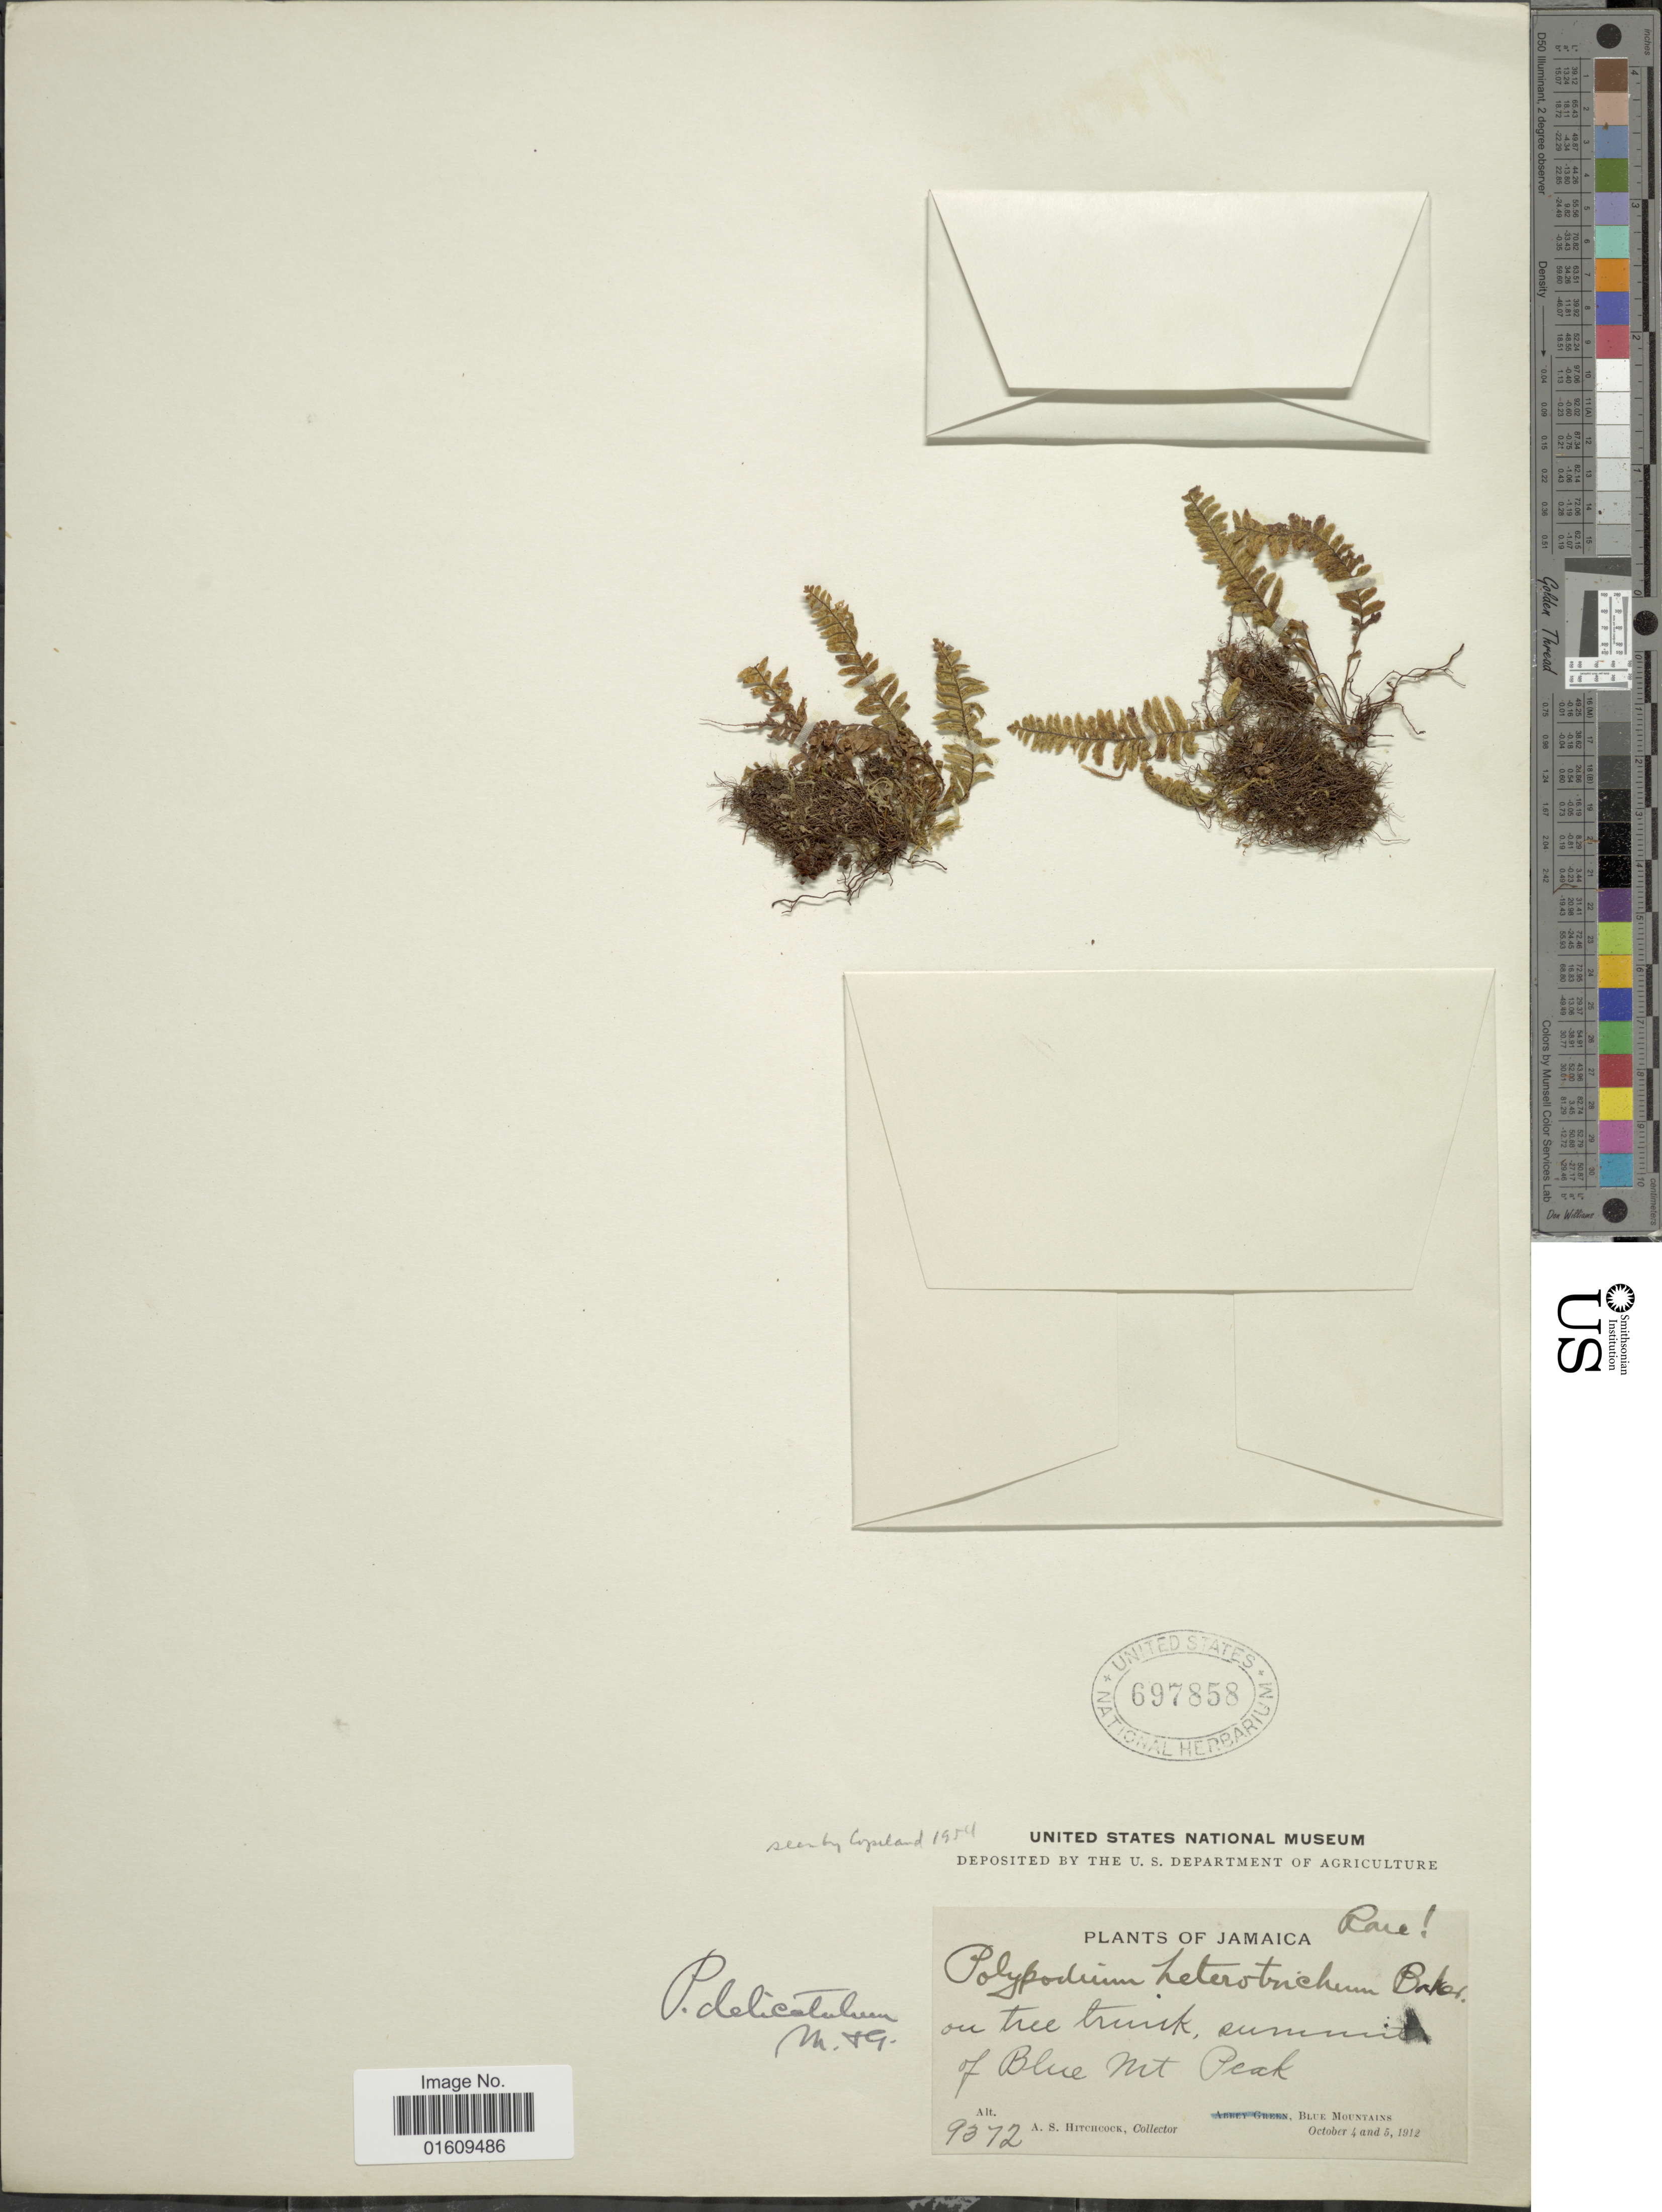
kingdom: Plantae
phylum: Tracheophyta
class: Polypodiopsida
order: Polypodiales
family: Polypodiaceae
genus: Galactodenia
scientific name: Galactodenia delicatula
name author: (Mart. & Galeotti) Sundue & Labiak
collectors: A. S. Hitchcock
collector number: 9372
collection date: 1912-10-04/1912-10-05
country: Jamaica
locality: Jamaica, summit of Blue Mt. Peak, Blue Mountains.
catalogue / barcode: US 697858